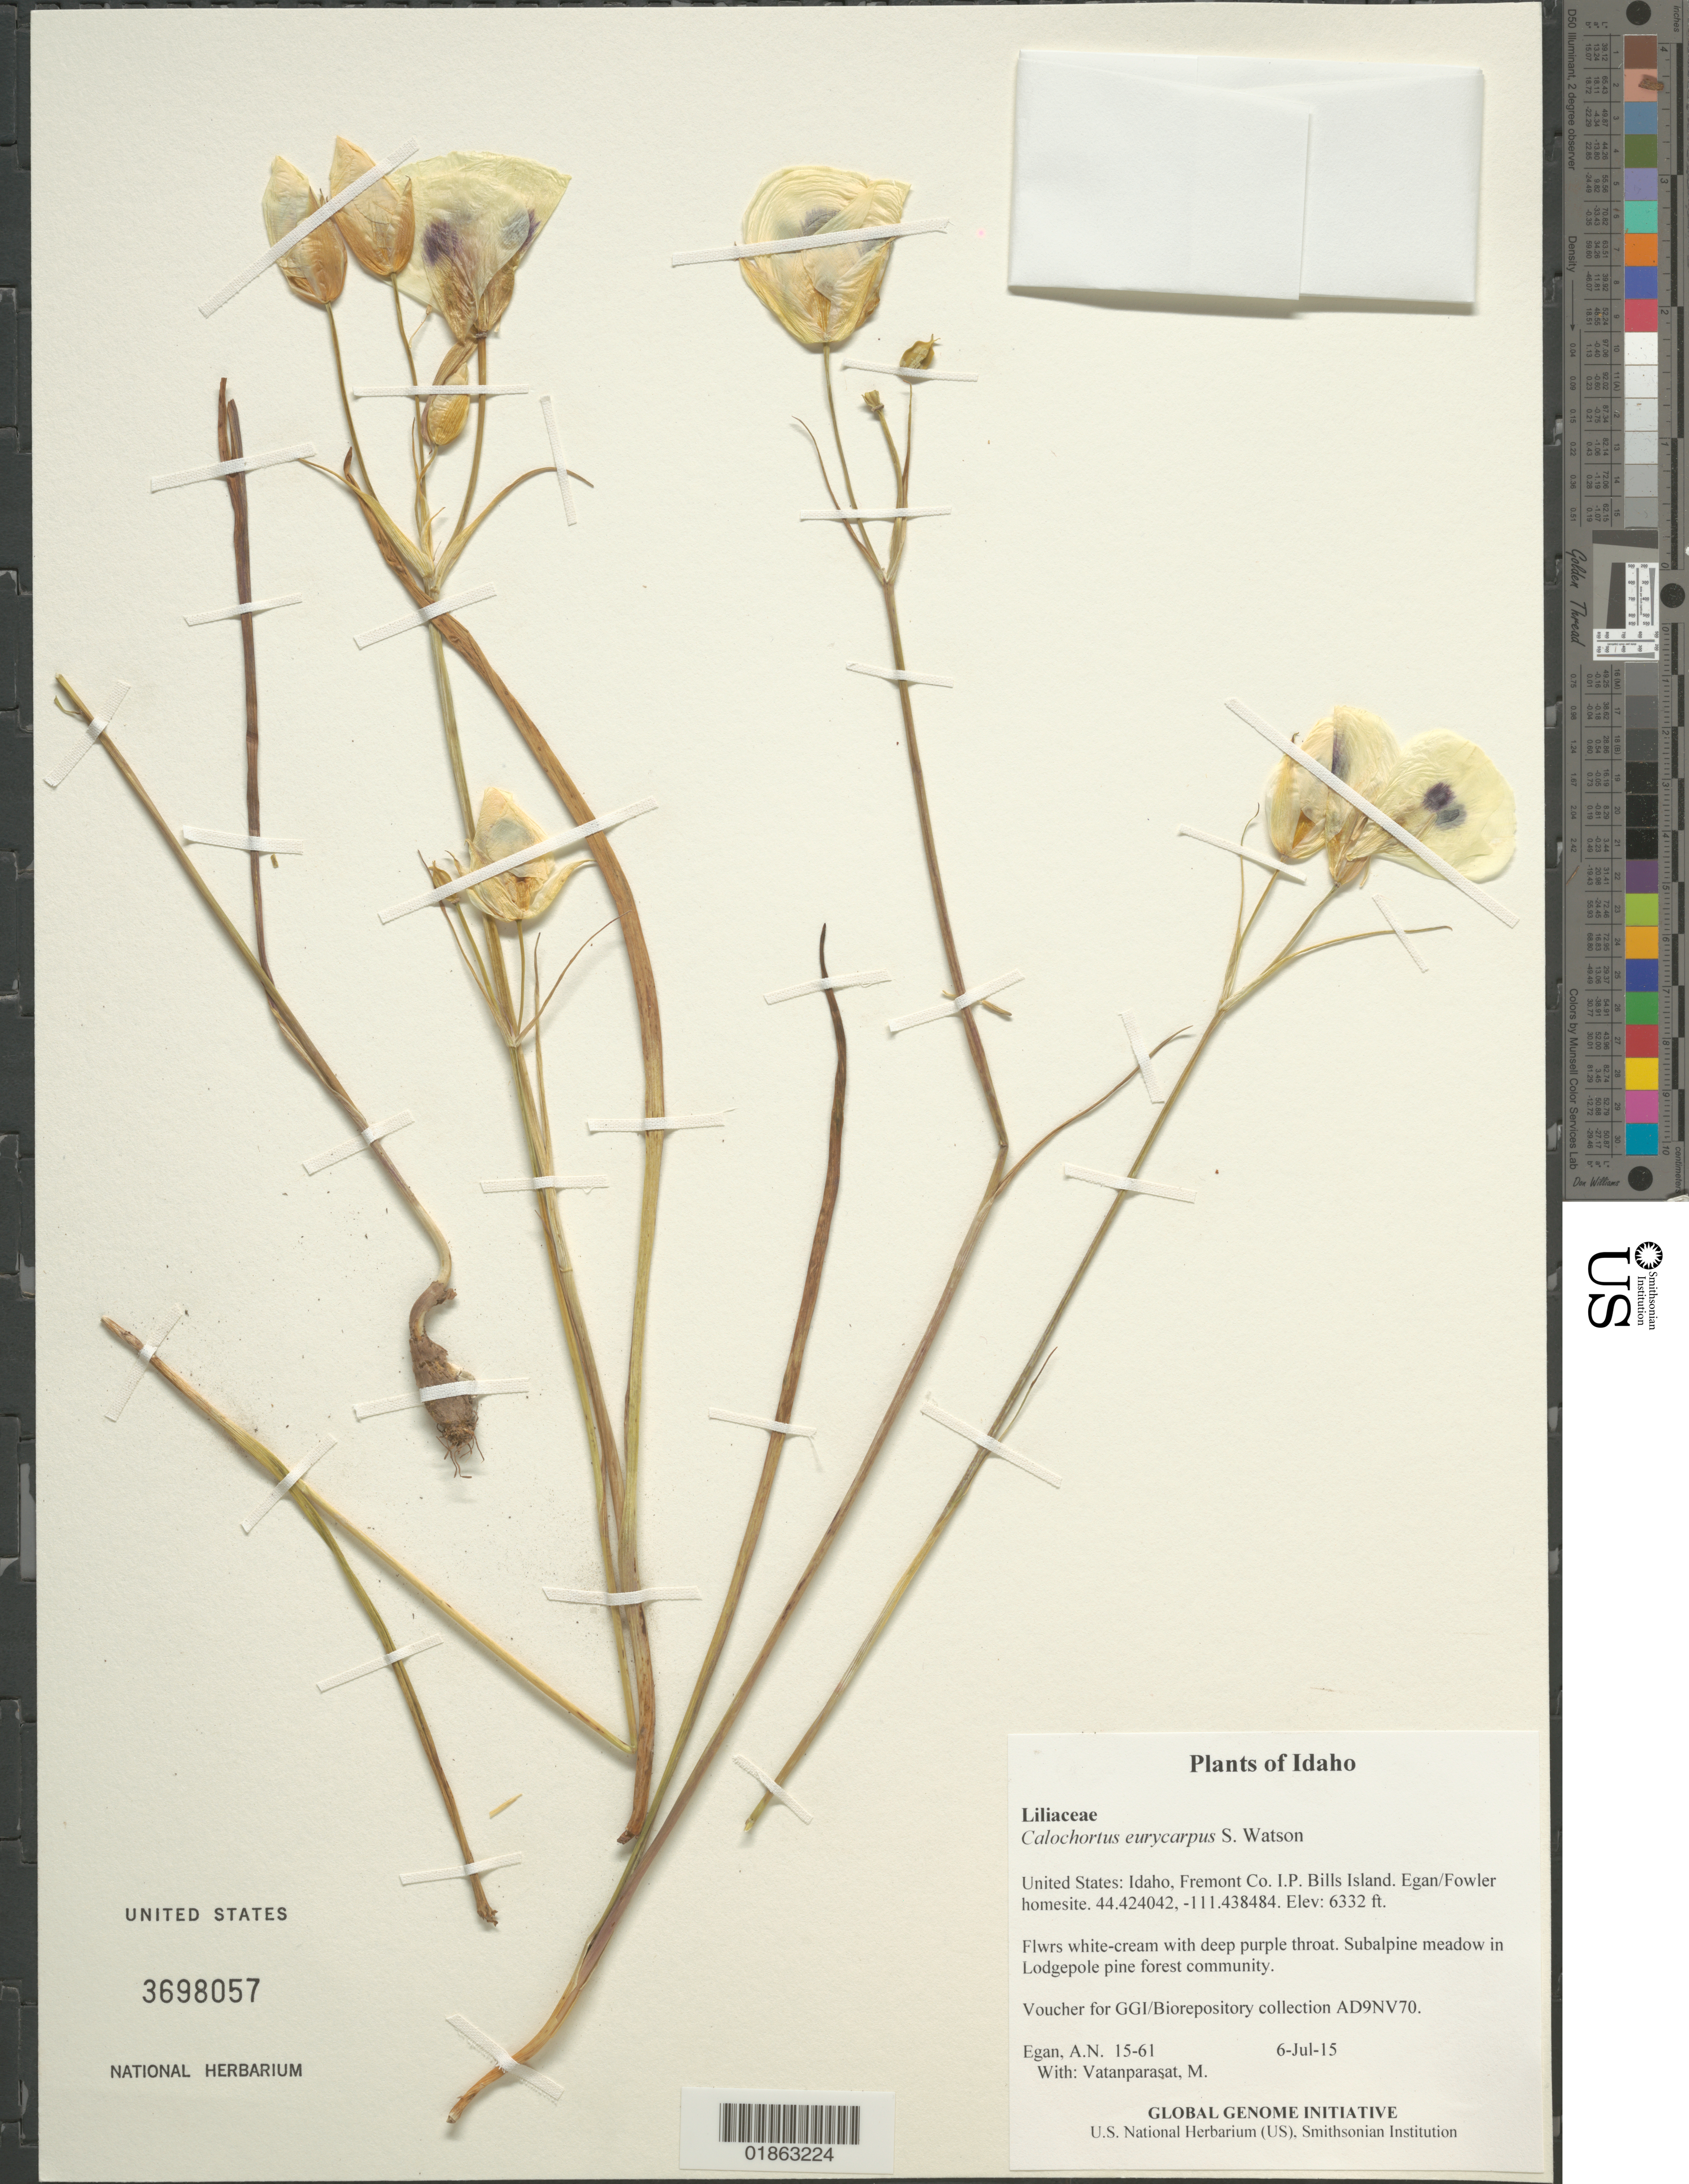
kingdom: Plantae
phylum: Tracheophyta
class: Liliopsida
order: Liliales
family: Liliaceae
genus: Calochortus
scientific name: Calochortus eurycarpus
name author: S. Watson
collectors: A. N. Egan & M. Vatanparasat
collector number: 15-61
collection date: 2015-07-06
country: United States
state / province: Idaho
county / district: Fremont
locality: I.P. Bills Island. Egan/Fowler homesite.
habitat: Subalpine meadow in Lodgepole pine forest community.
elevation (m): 1930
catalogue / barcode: US 3698057